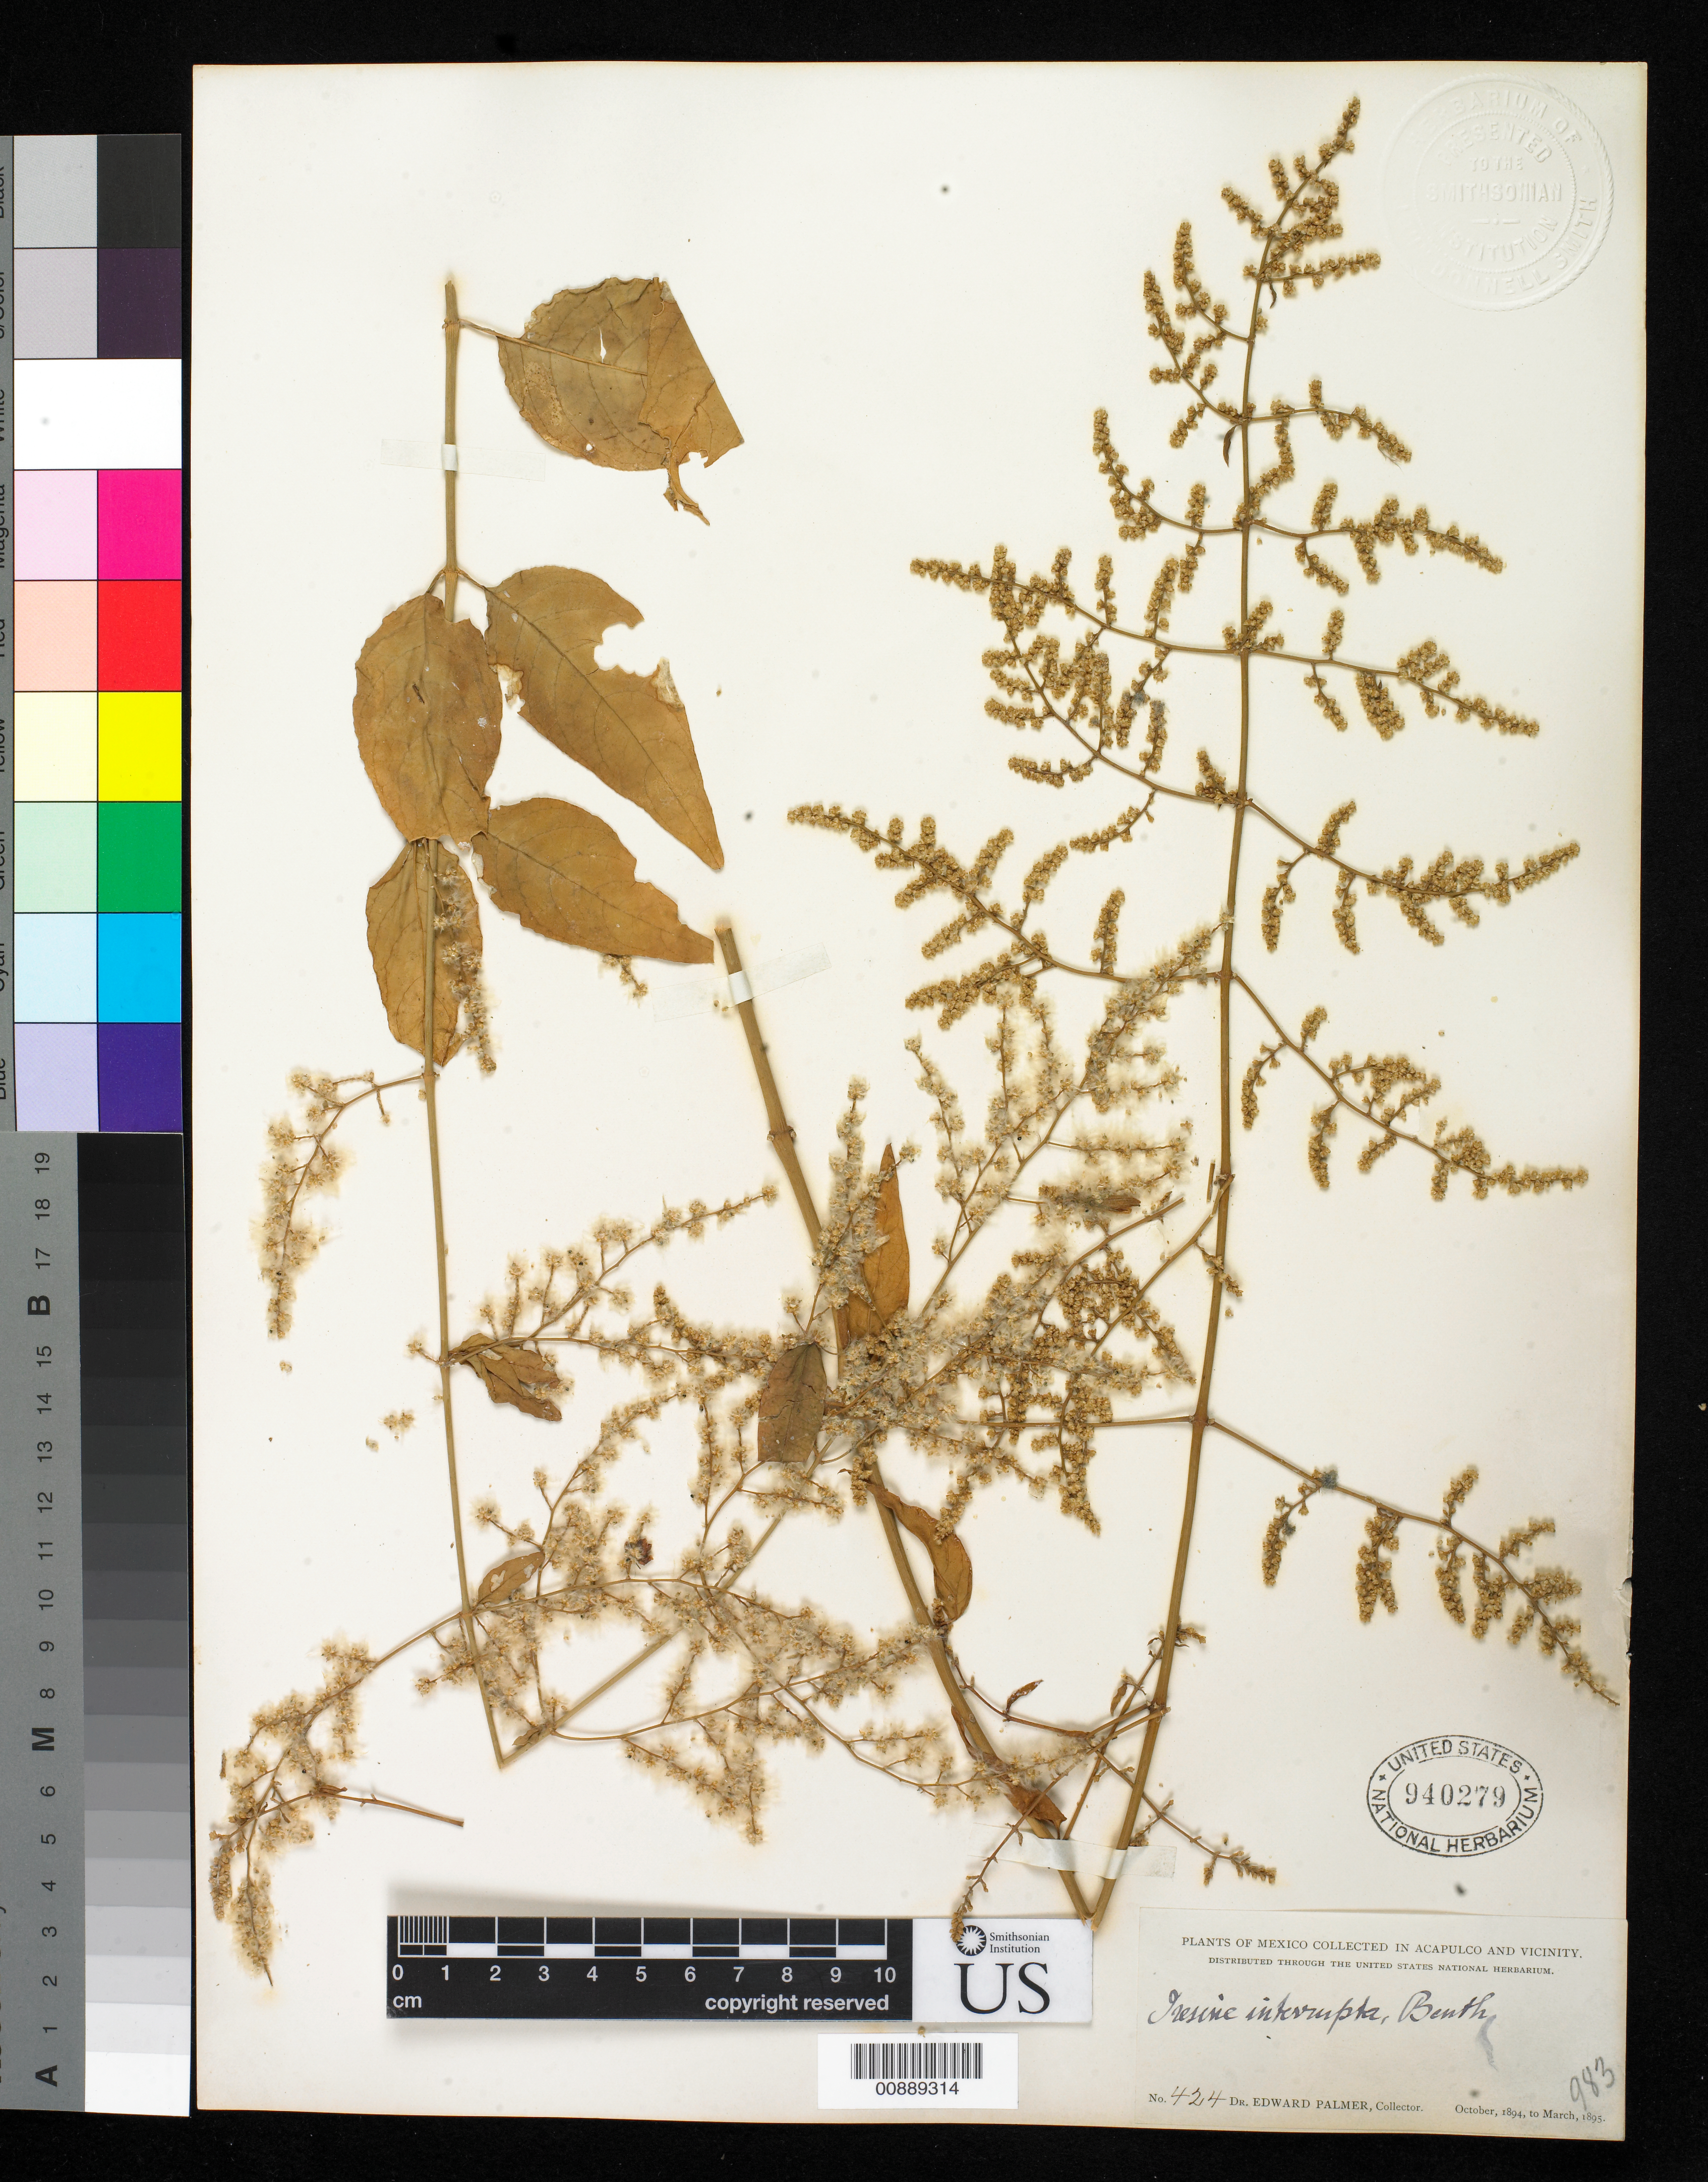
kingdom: Plantae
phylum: Tracheophyta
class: Magnoliopsida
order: Caryophyllales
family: Amaranthaceae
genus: Iresine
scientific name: Iresine interrupta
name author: Benth.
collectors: E. Palmer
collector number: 424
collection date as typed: Oct 1894 to -- Mar 1895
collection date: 1894-10/1895-03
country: Mexico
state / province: Guerrero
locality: Acapulco, Guerrero and vicinity.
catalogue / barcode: US 940279